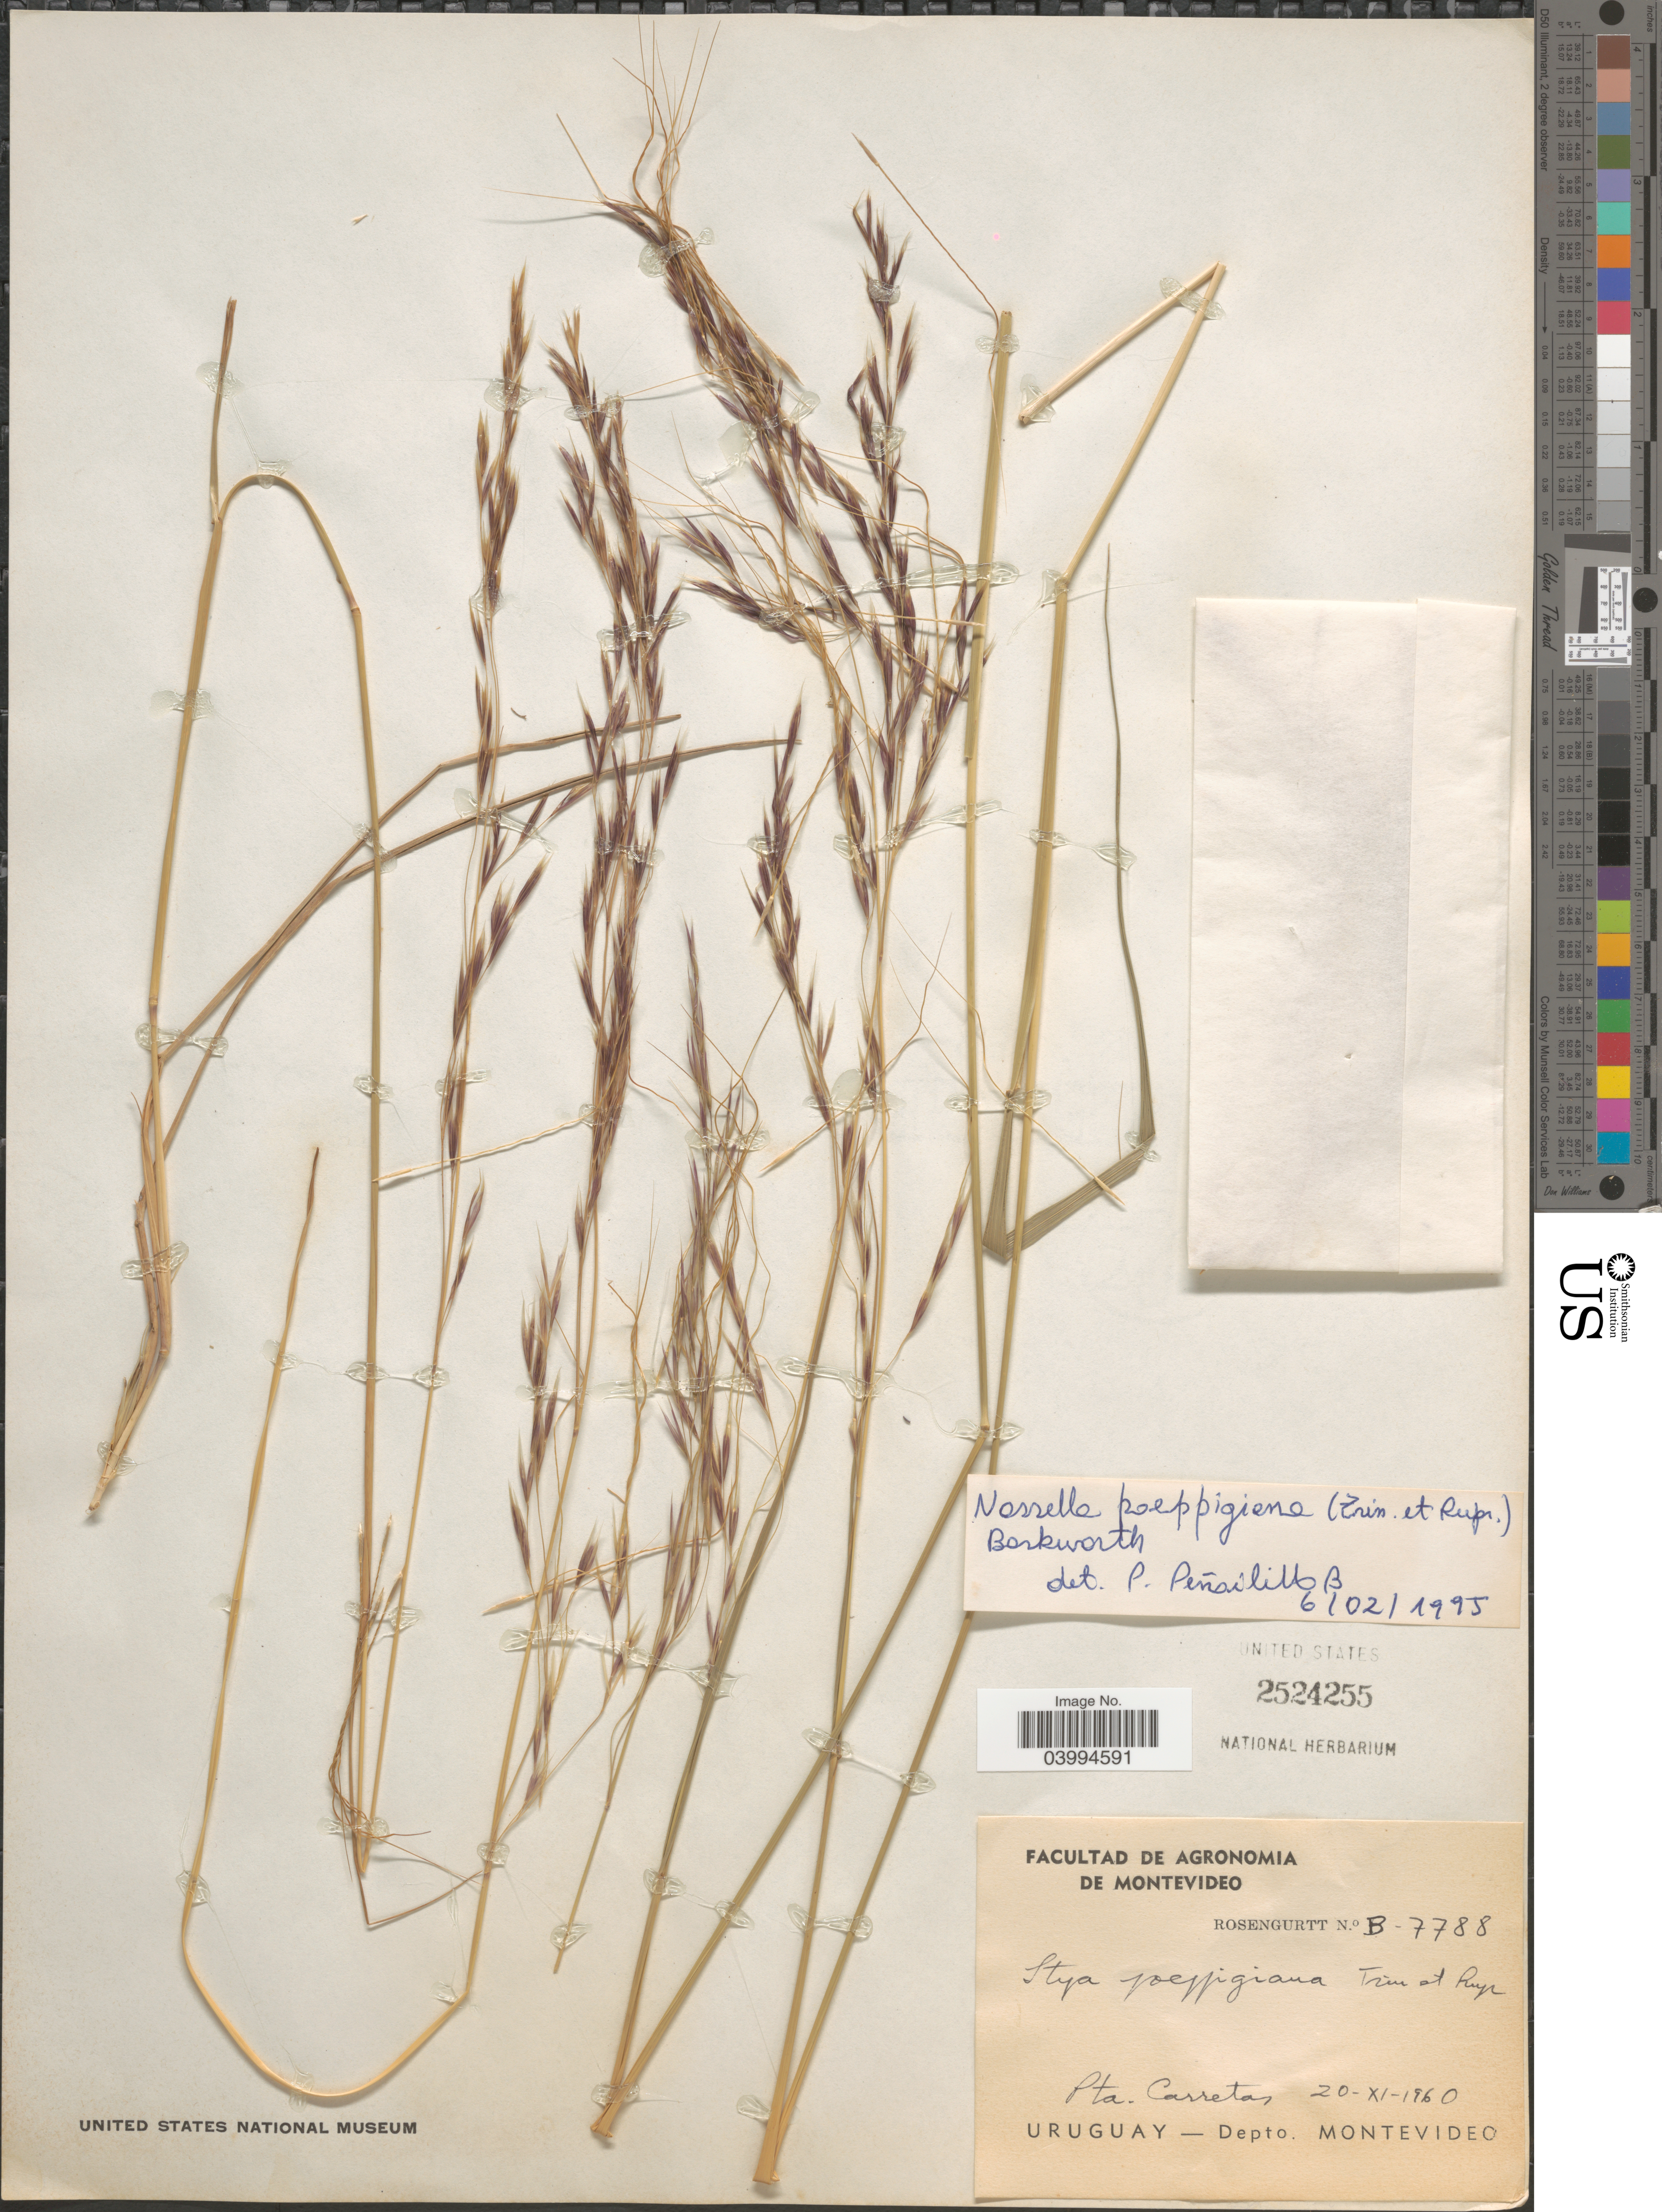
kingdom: Plantae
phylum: Tracheophyta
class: Liliopsida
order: Poales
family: Poaceae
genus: Nassella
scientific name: Nassella poeppigiana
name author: (Trin. & Rupr.) Barkworth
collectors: Rosengurtt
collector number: B-7788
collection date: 1960-11-20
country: Uruguay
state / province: Montevideo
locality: Pta. Carretas. Depto. Montevideo.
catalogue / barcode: US 2524255